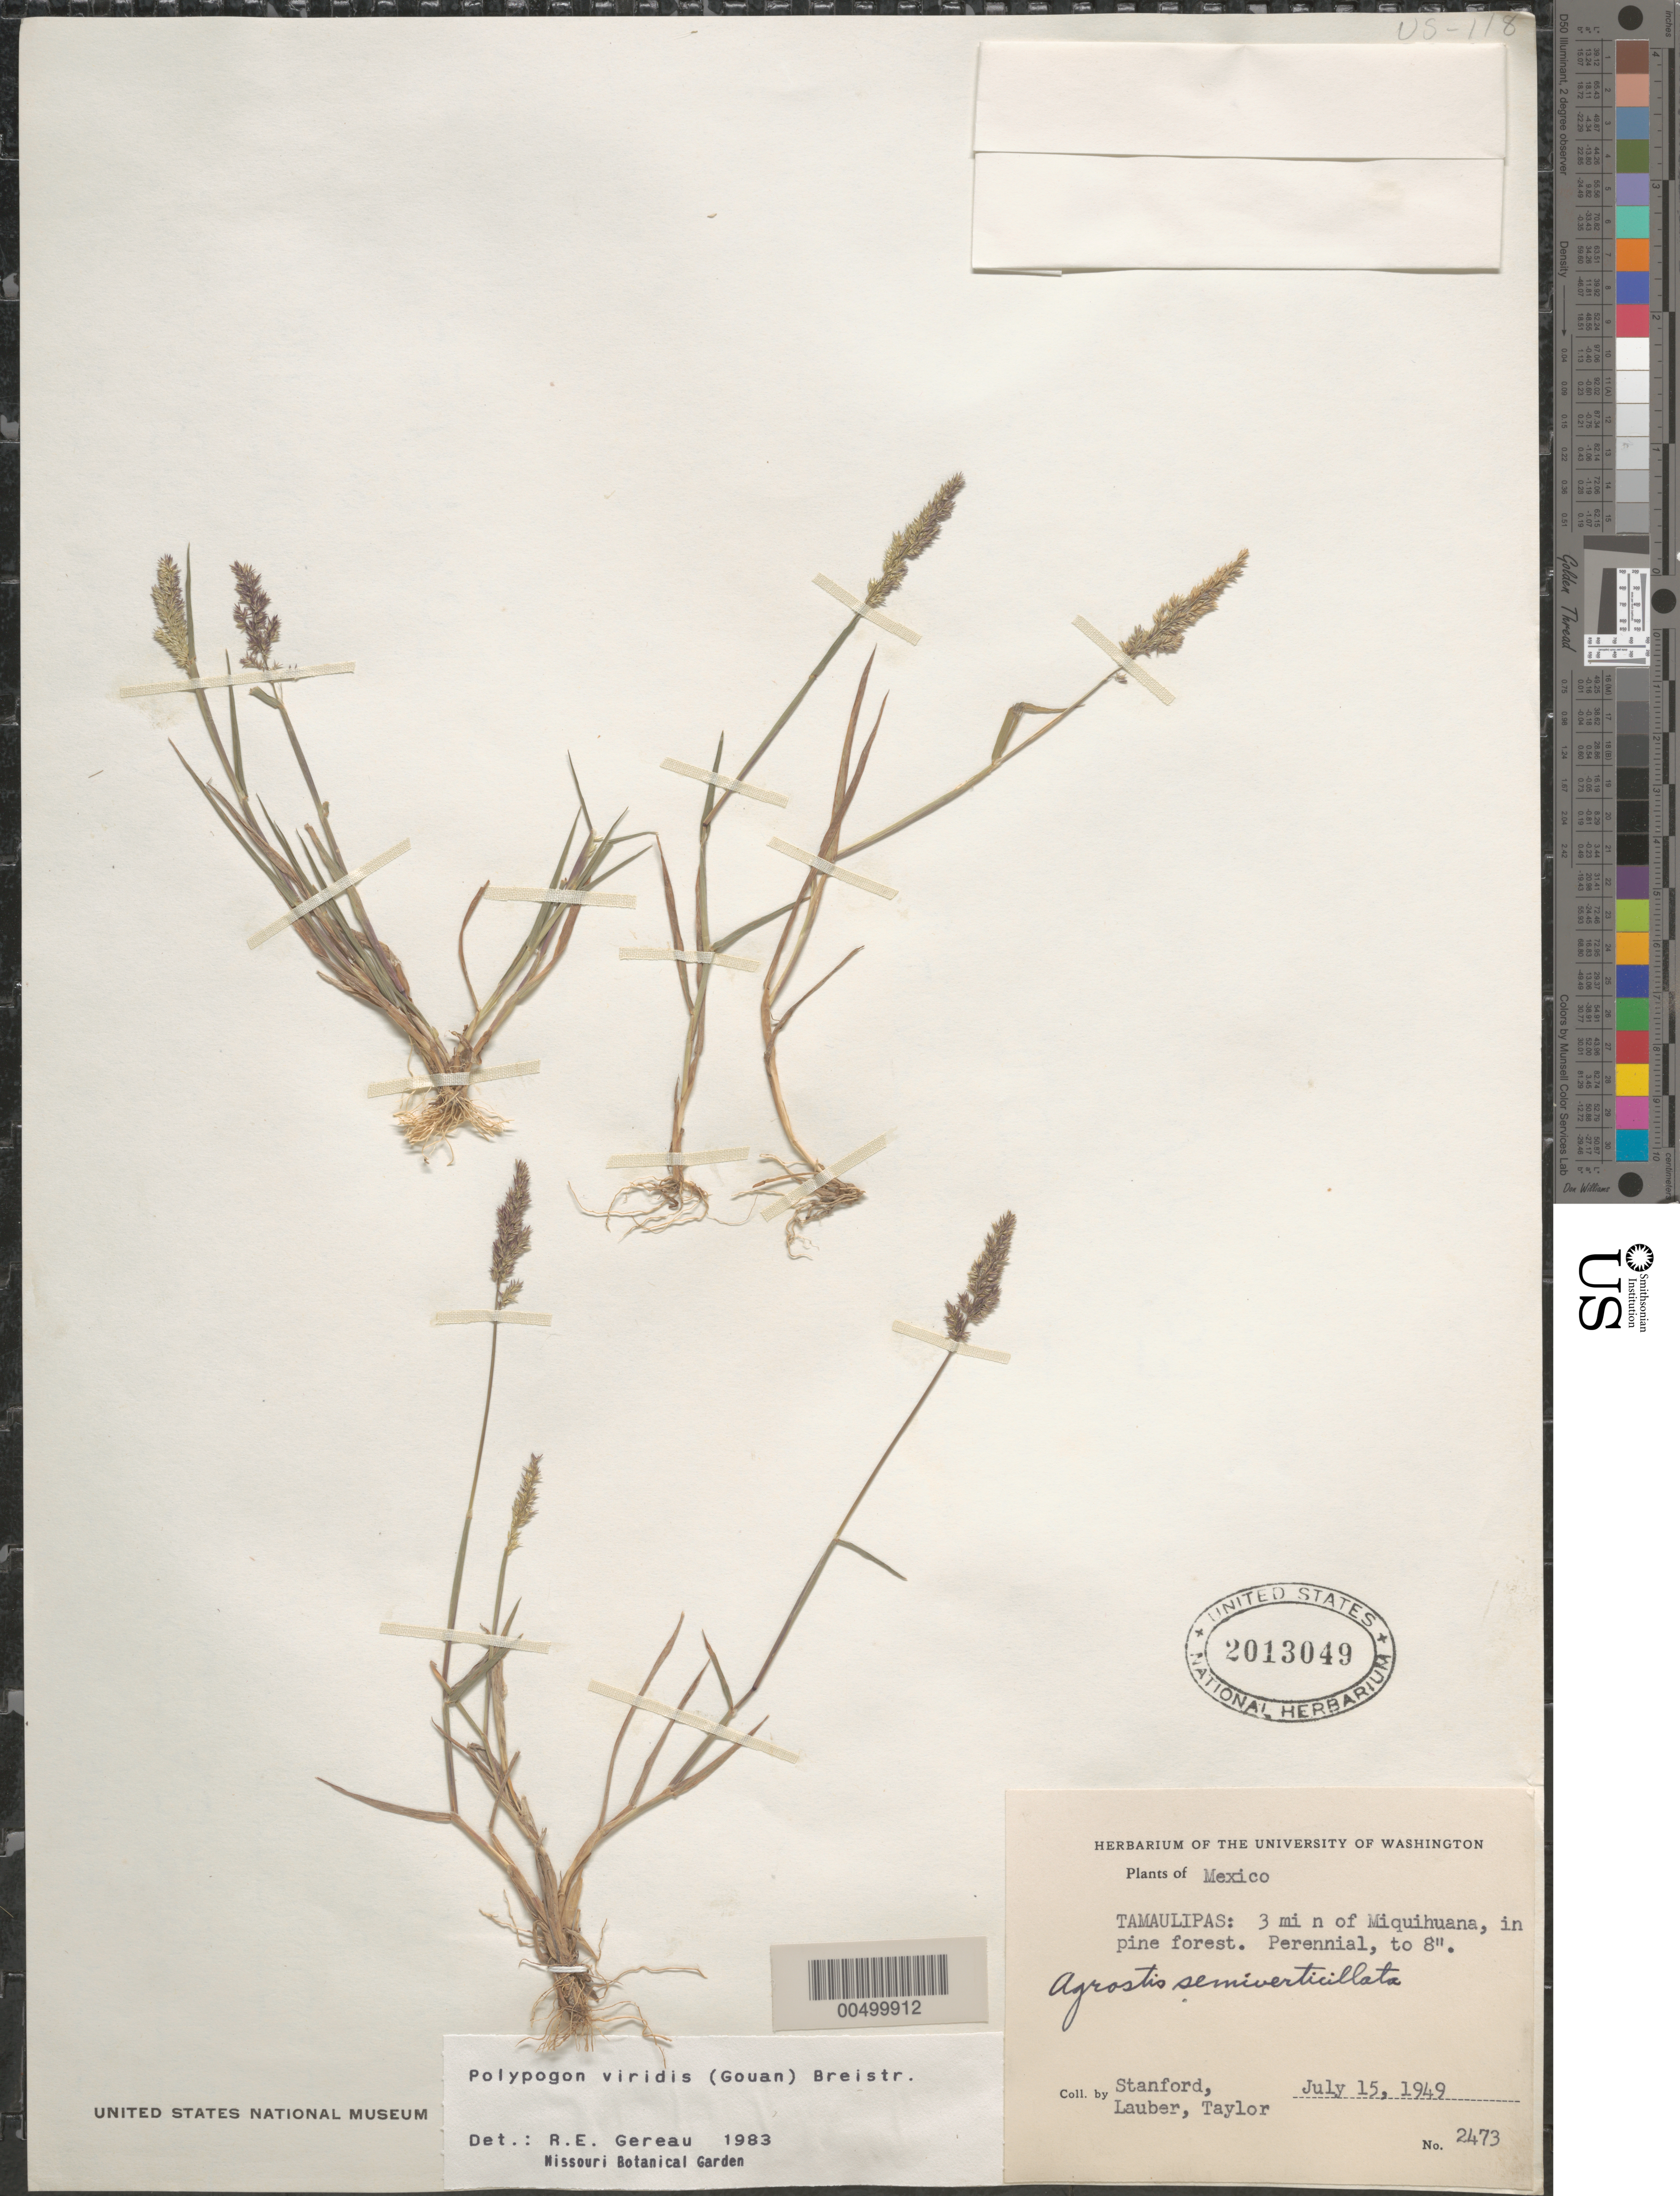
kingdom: Plantae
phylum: Tracheophyta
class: Liliopsida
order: Poales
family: Poaceae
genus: Polypogon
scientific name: Polypogon viridis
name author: (Gouan) Breistroffer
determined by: Gereau, R. E.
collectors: -. Stanford, -. Lauber & -- Taylor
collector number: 2473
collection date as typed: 15 Jul 1949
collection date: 1949-07-15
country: Mexico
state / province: Tamaulipas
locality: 3 mi N of Miquihuana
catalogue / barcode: US 2013049